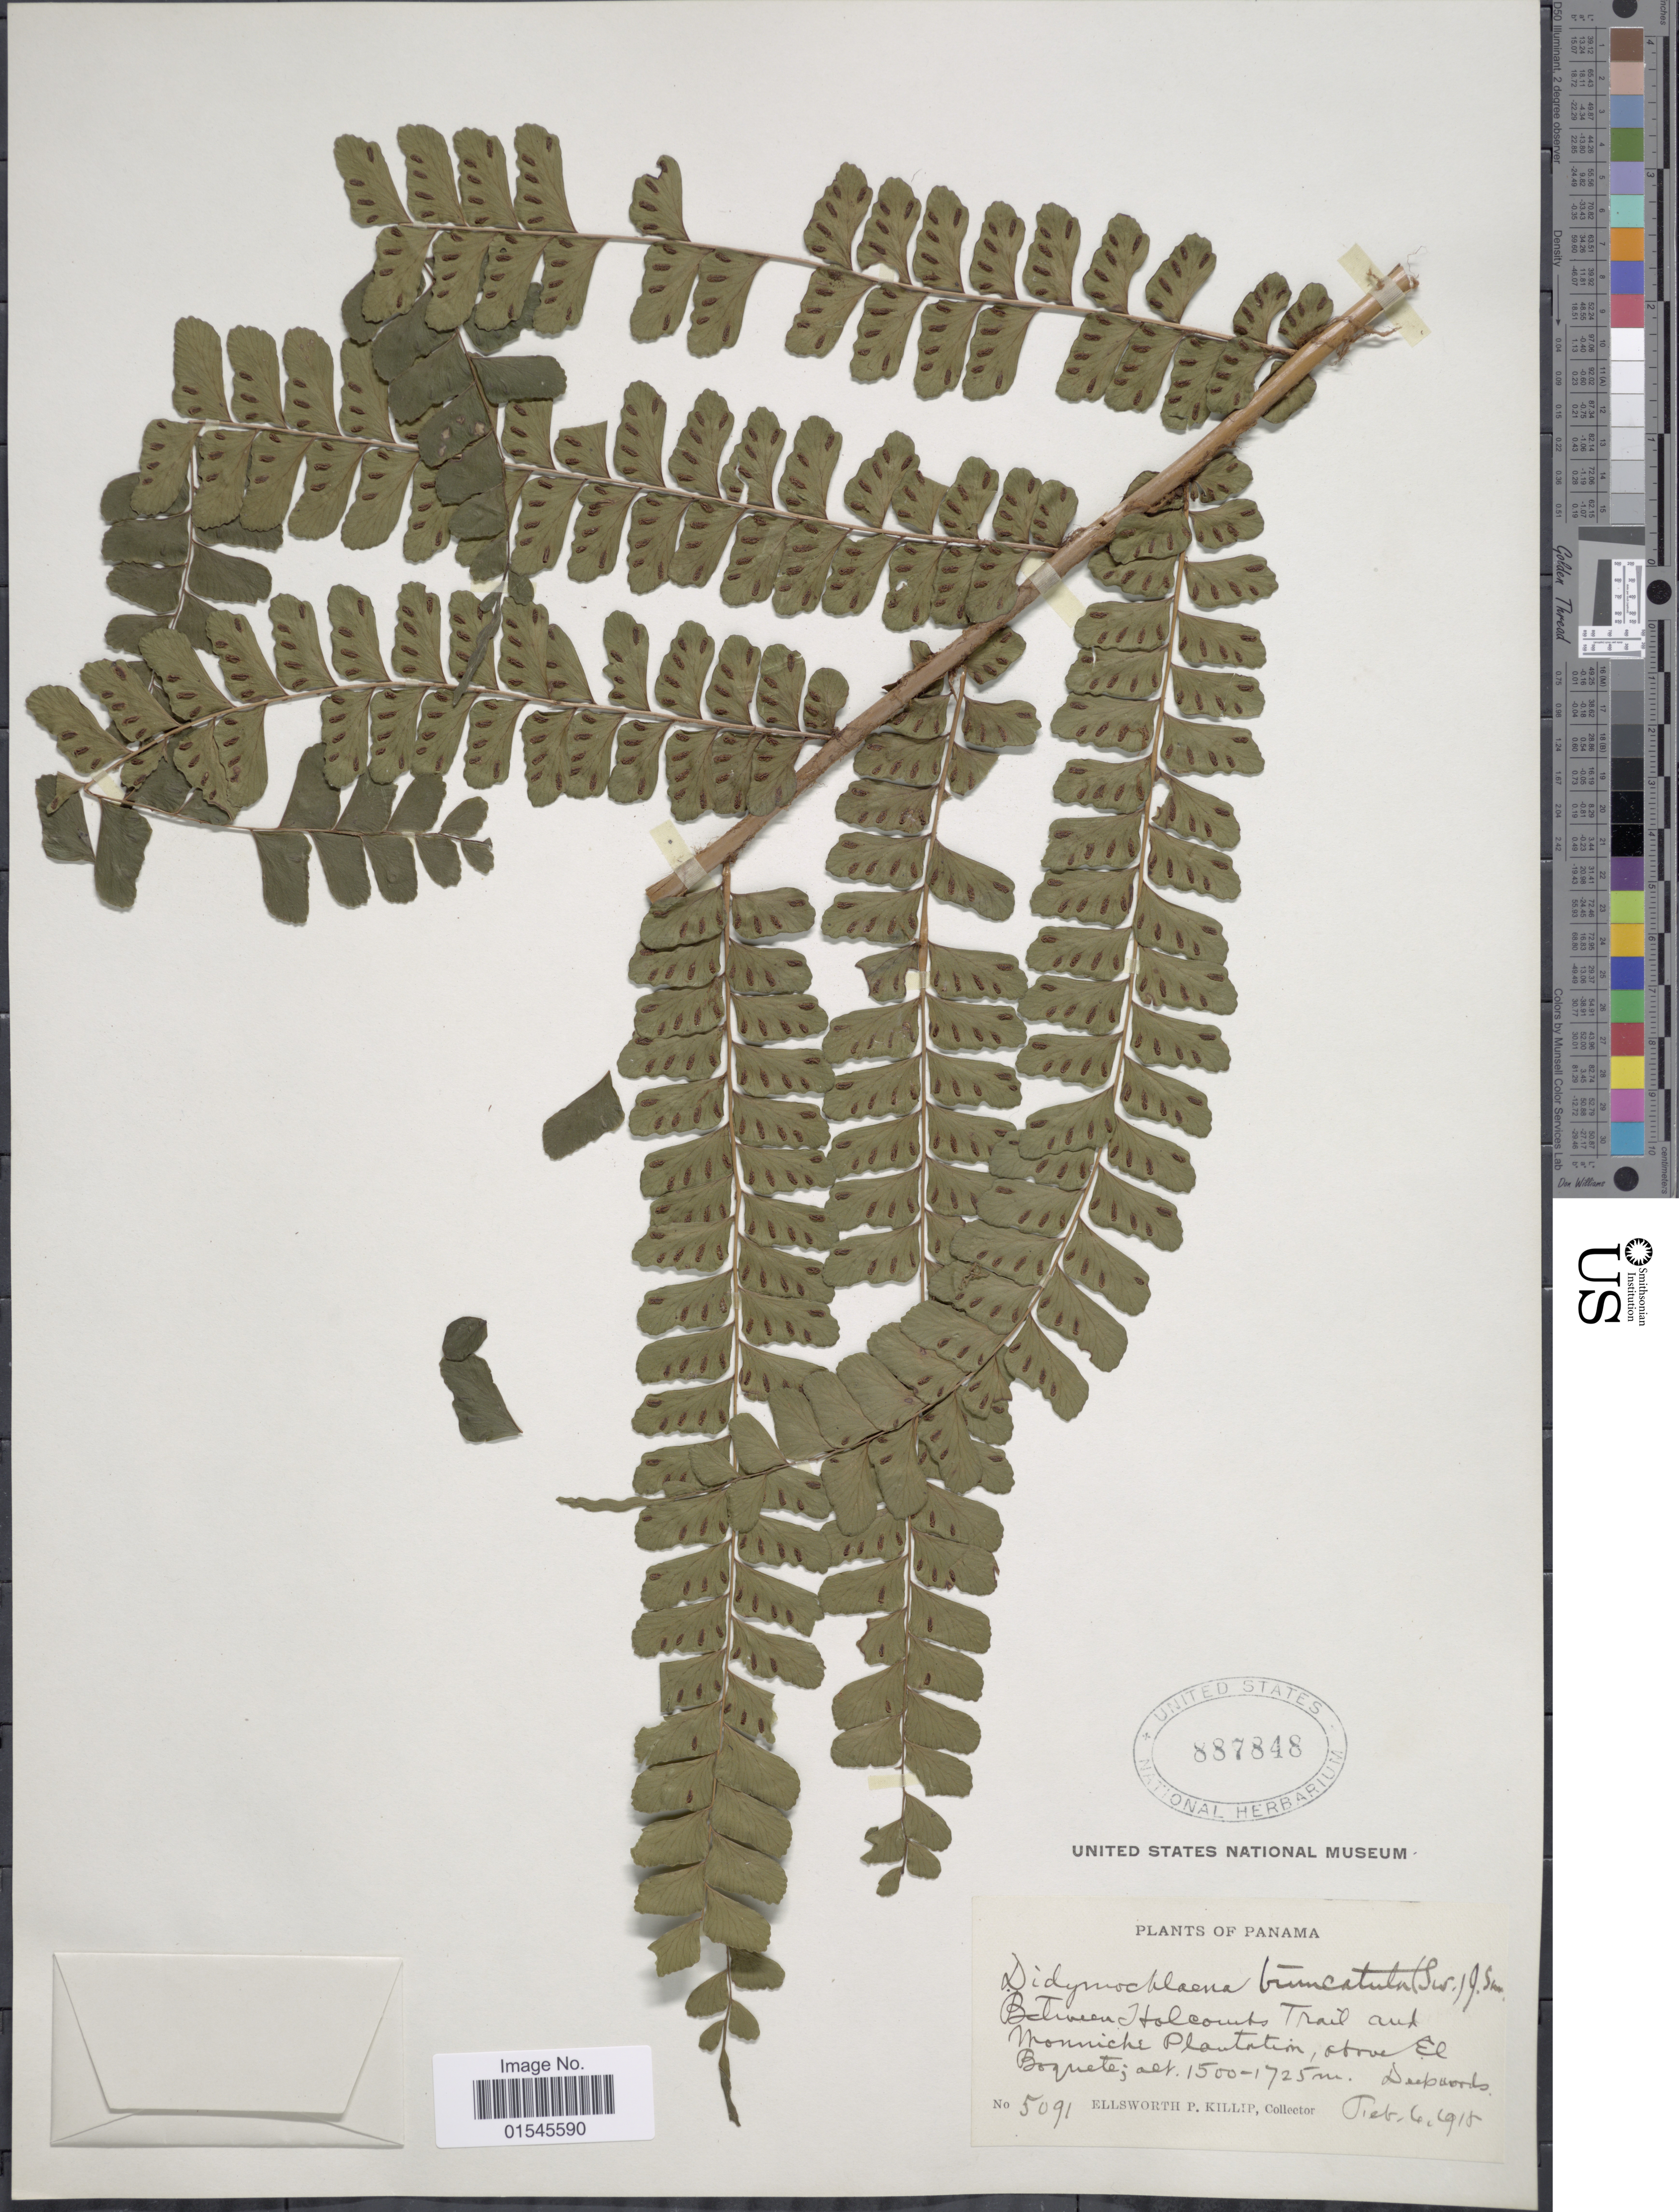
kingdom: Plantae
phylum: Tracheophyta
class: Polypodiopsida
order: Polypodiales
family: Didymochlaenaceae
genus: Didymochlaena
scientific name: Didymochlaena truncatula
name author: (Sw.) J. Sm.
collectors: E. P. Killip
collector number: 5091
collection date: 1915-02-06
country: Panama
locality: Between Holcombs Trail and Monniche Plantation, above El Boquete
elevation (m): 1500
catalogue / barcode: US 887848